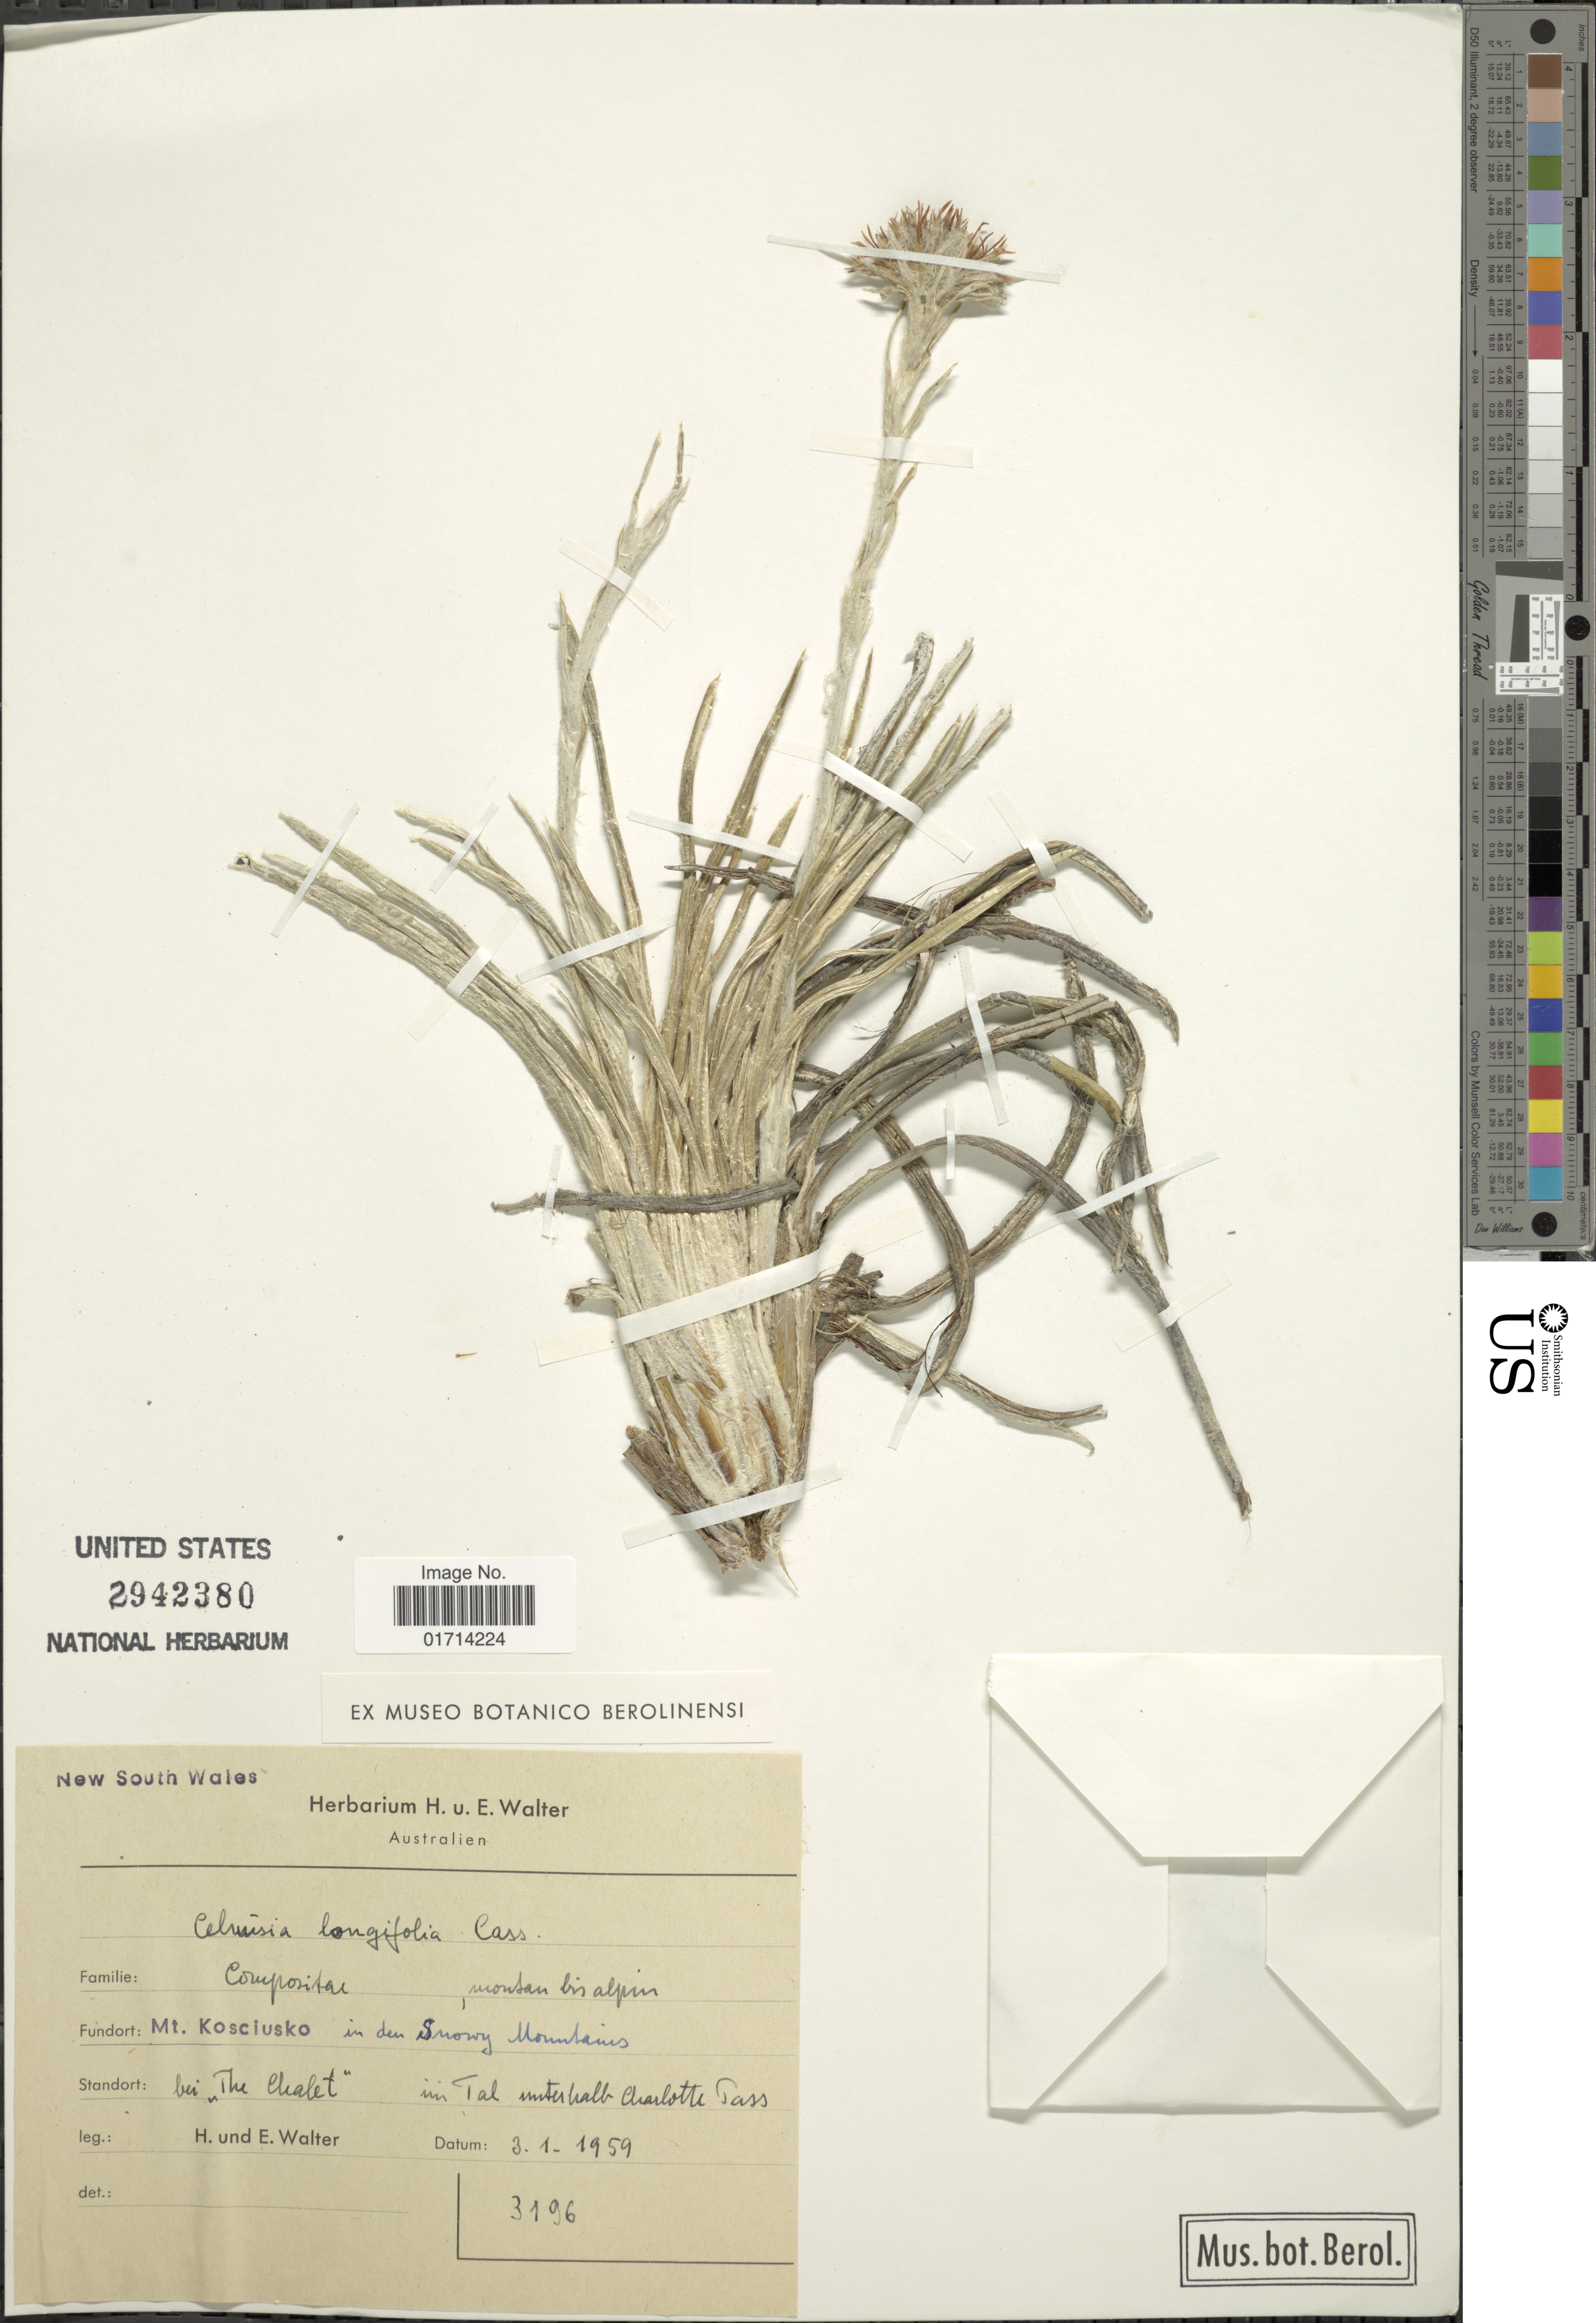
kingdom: Plantae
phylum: Tracheophyta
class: Magnoliopsida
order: Asterales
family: Asteraceae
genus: Celmisia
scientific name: Celmisia longifolia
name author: Cass.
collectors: H. P. H. Walter & E. Walter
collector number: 3196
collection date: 1959-01-03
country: Australia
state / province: New South Wales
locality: Mt. Kosciusko, in den Snowy Mountains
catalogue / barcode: US 2942380